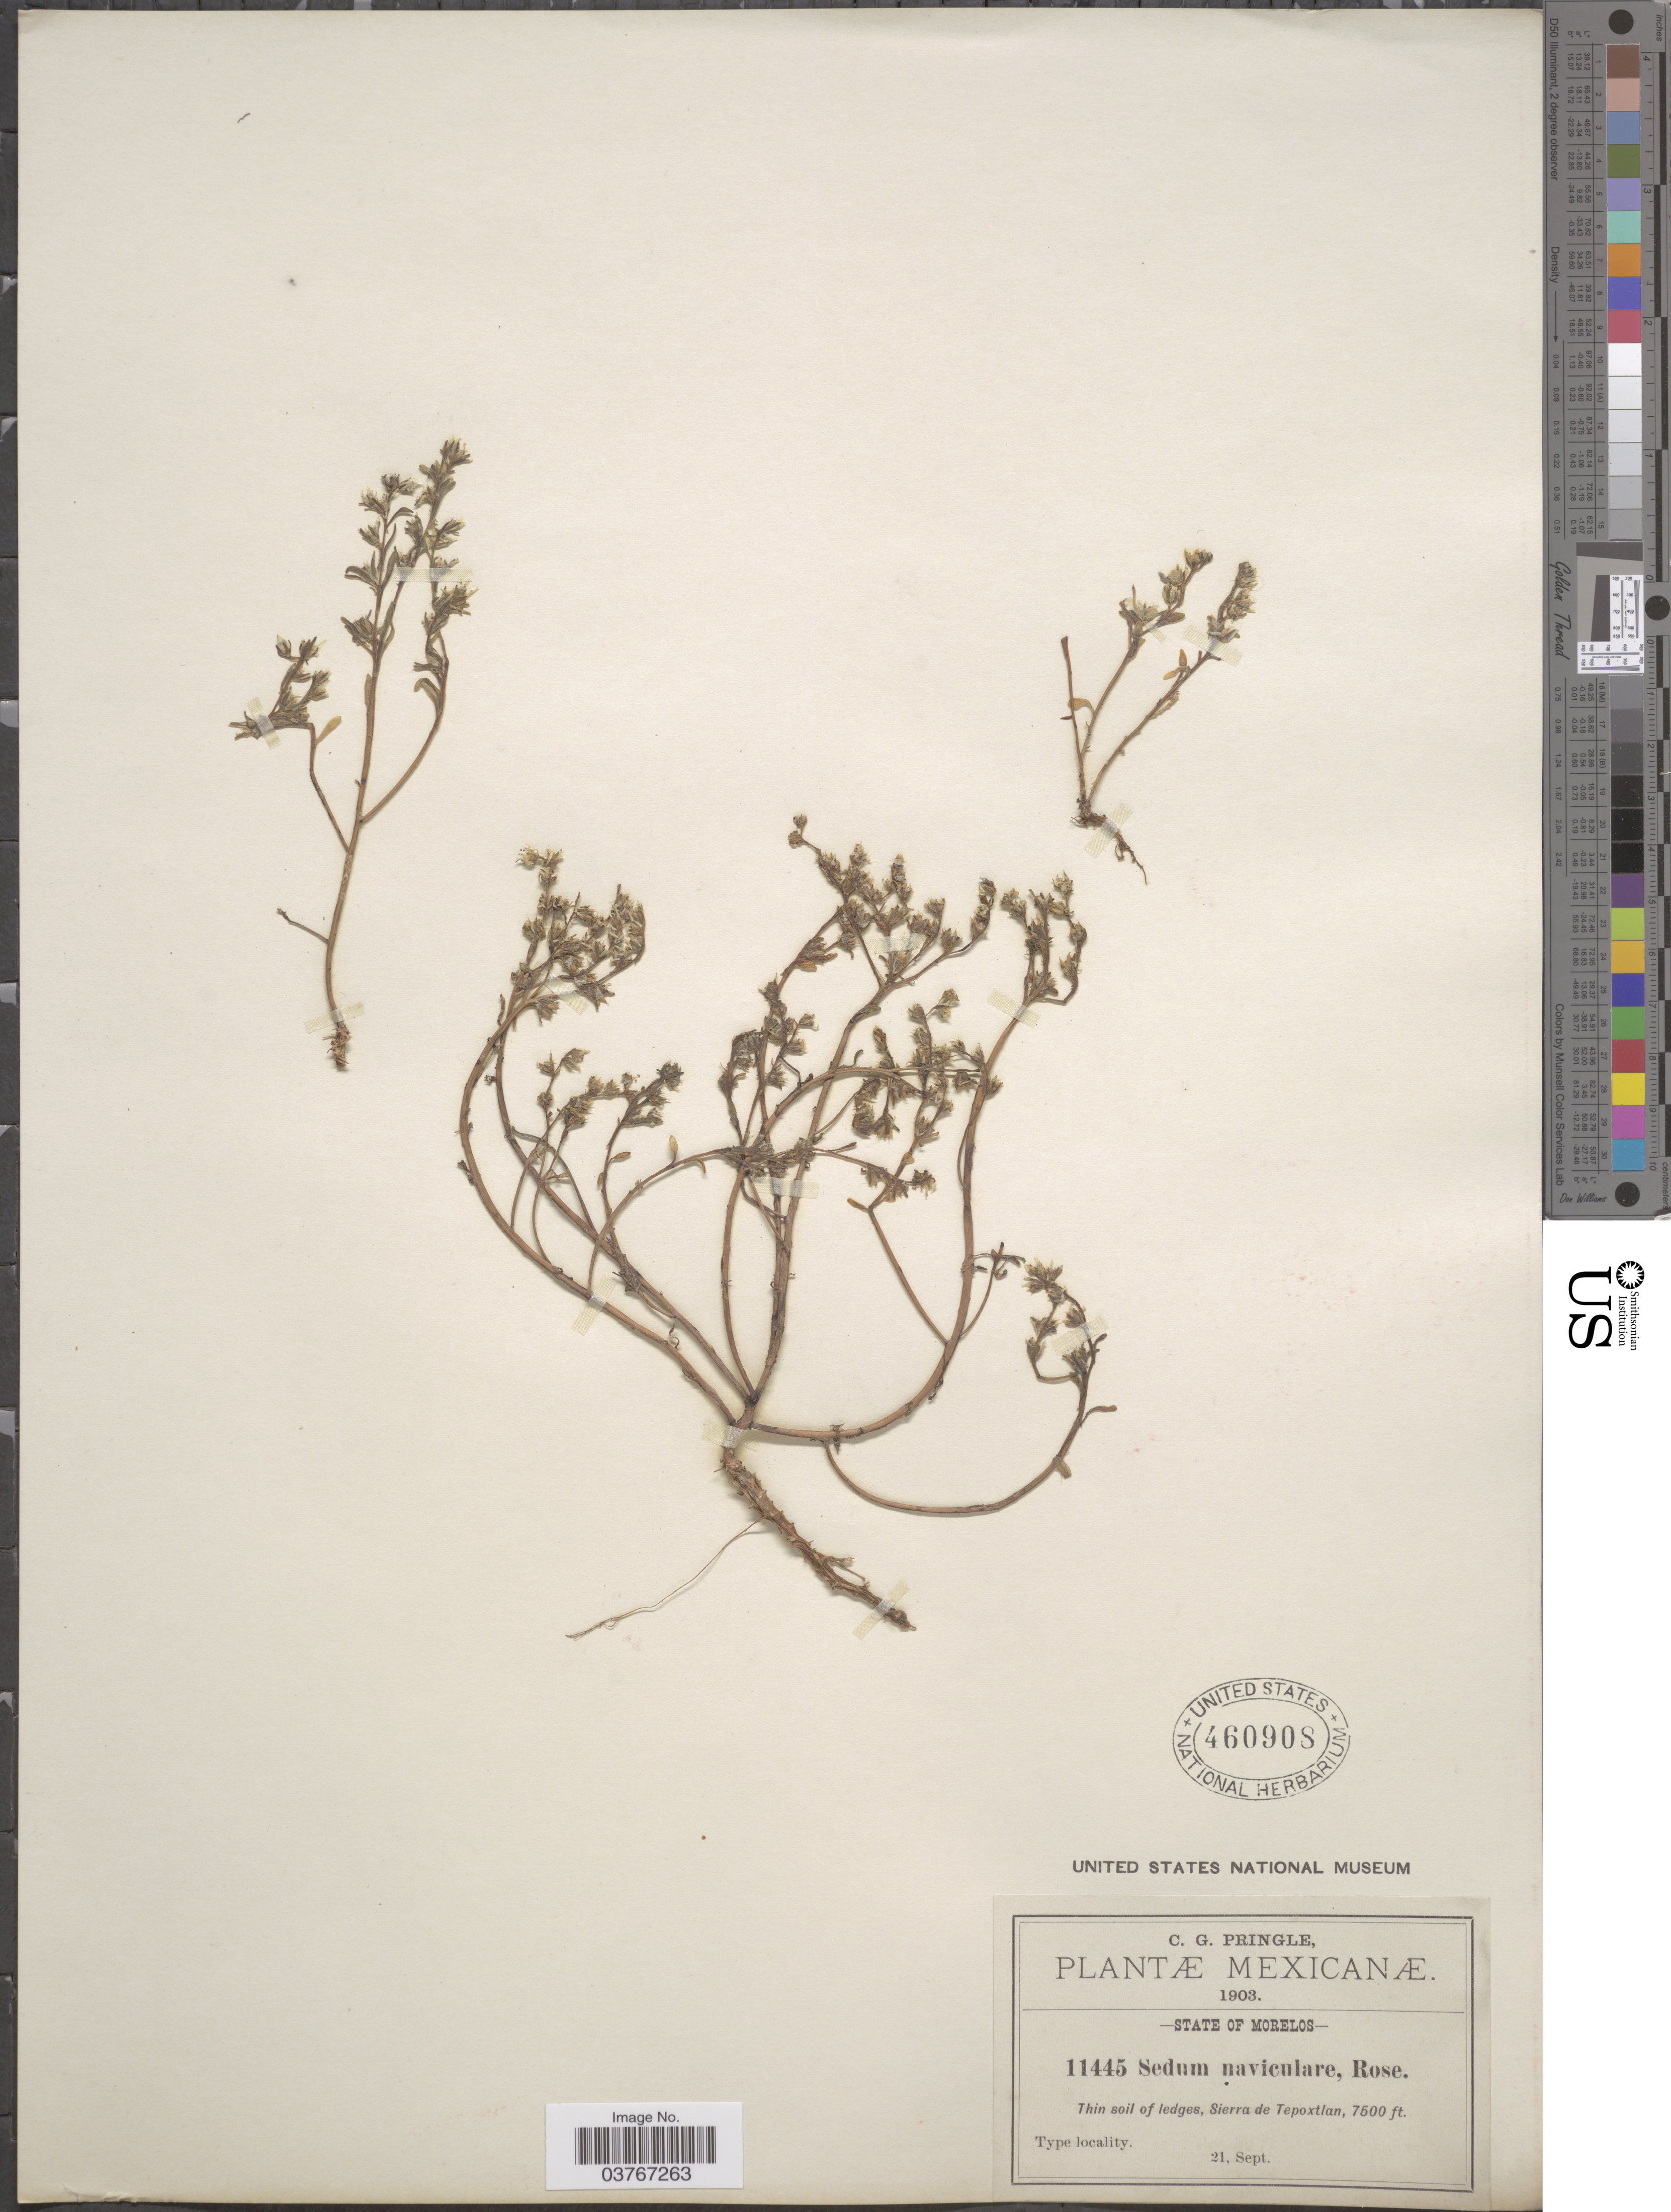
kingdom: Plantae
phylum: Tracheophyta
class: Magnoliopsida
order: Saxifragales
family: Crassulaceae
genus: Sedum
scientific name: Sedum naviculare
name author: Rose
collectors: C. G. Pringle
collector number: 11445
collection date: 1903-09-21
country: Mexico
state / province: Morelos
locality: State of Morelos. Thin soil of ledges, Sierra de Tepoxtlan.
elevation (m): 2286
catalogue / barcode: US 460908